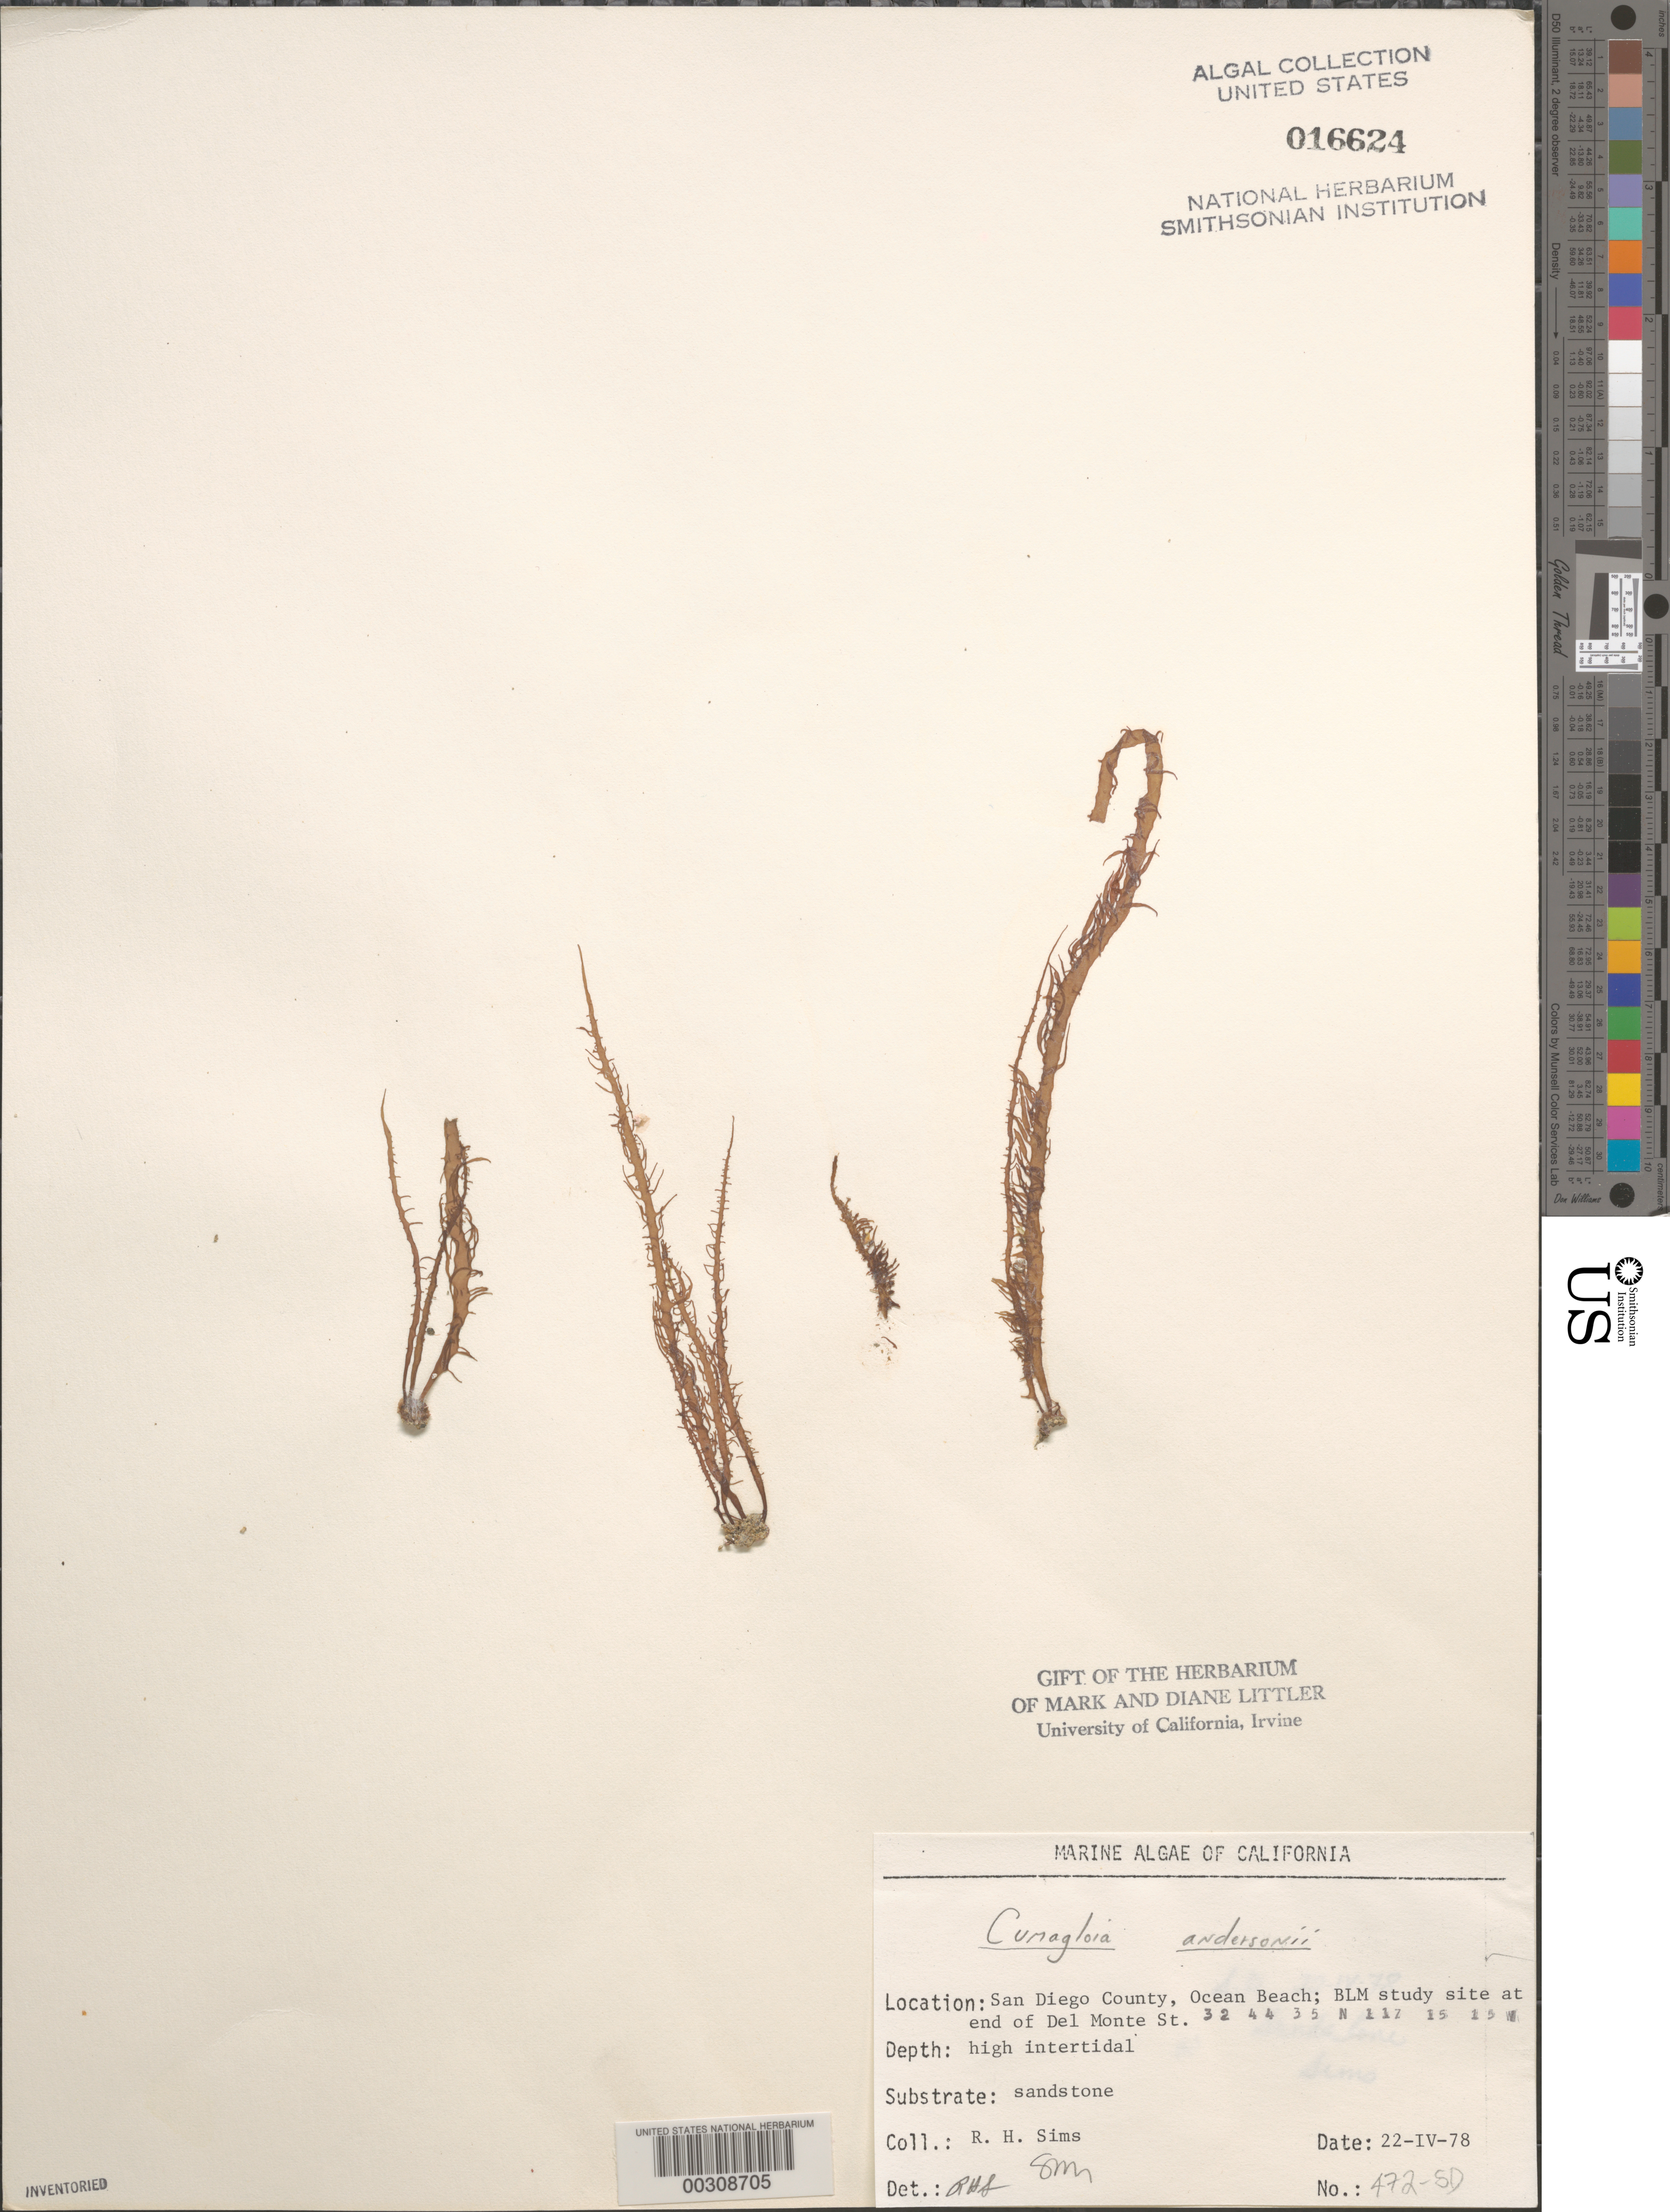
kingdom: Plantae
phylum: Rhodophyta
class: Florideophyceae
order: Nemaliales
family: Liagoraceae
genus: Cumagloia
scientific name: Cumagloia andersonii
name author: (Farl.) Setch. & N.L. Gardner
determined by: Sims, Robert H.; Murray, S. N.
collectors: R. H. Sims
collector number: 472-sd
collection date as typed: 22 Apr 1978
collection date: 1978-04-22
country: United States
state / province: California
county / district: San Diego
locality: Ocean Beach, end of Del Monte Street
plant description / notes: BLM-SOCALBIGHT Rocky Intertidal Survey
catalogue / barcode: US 16624